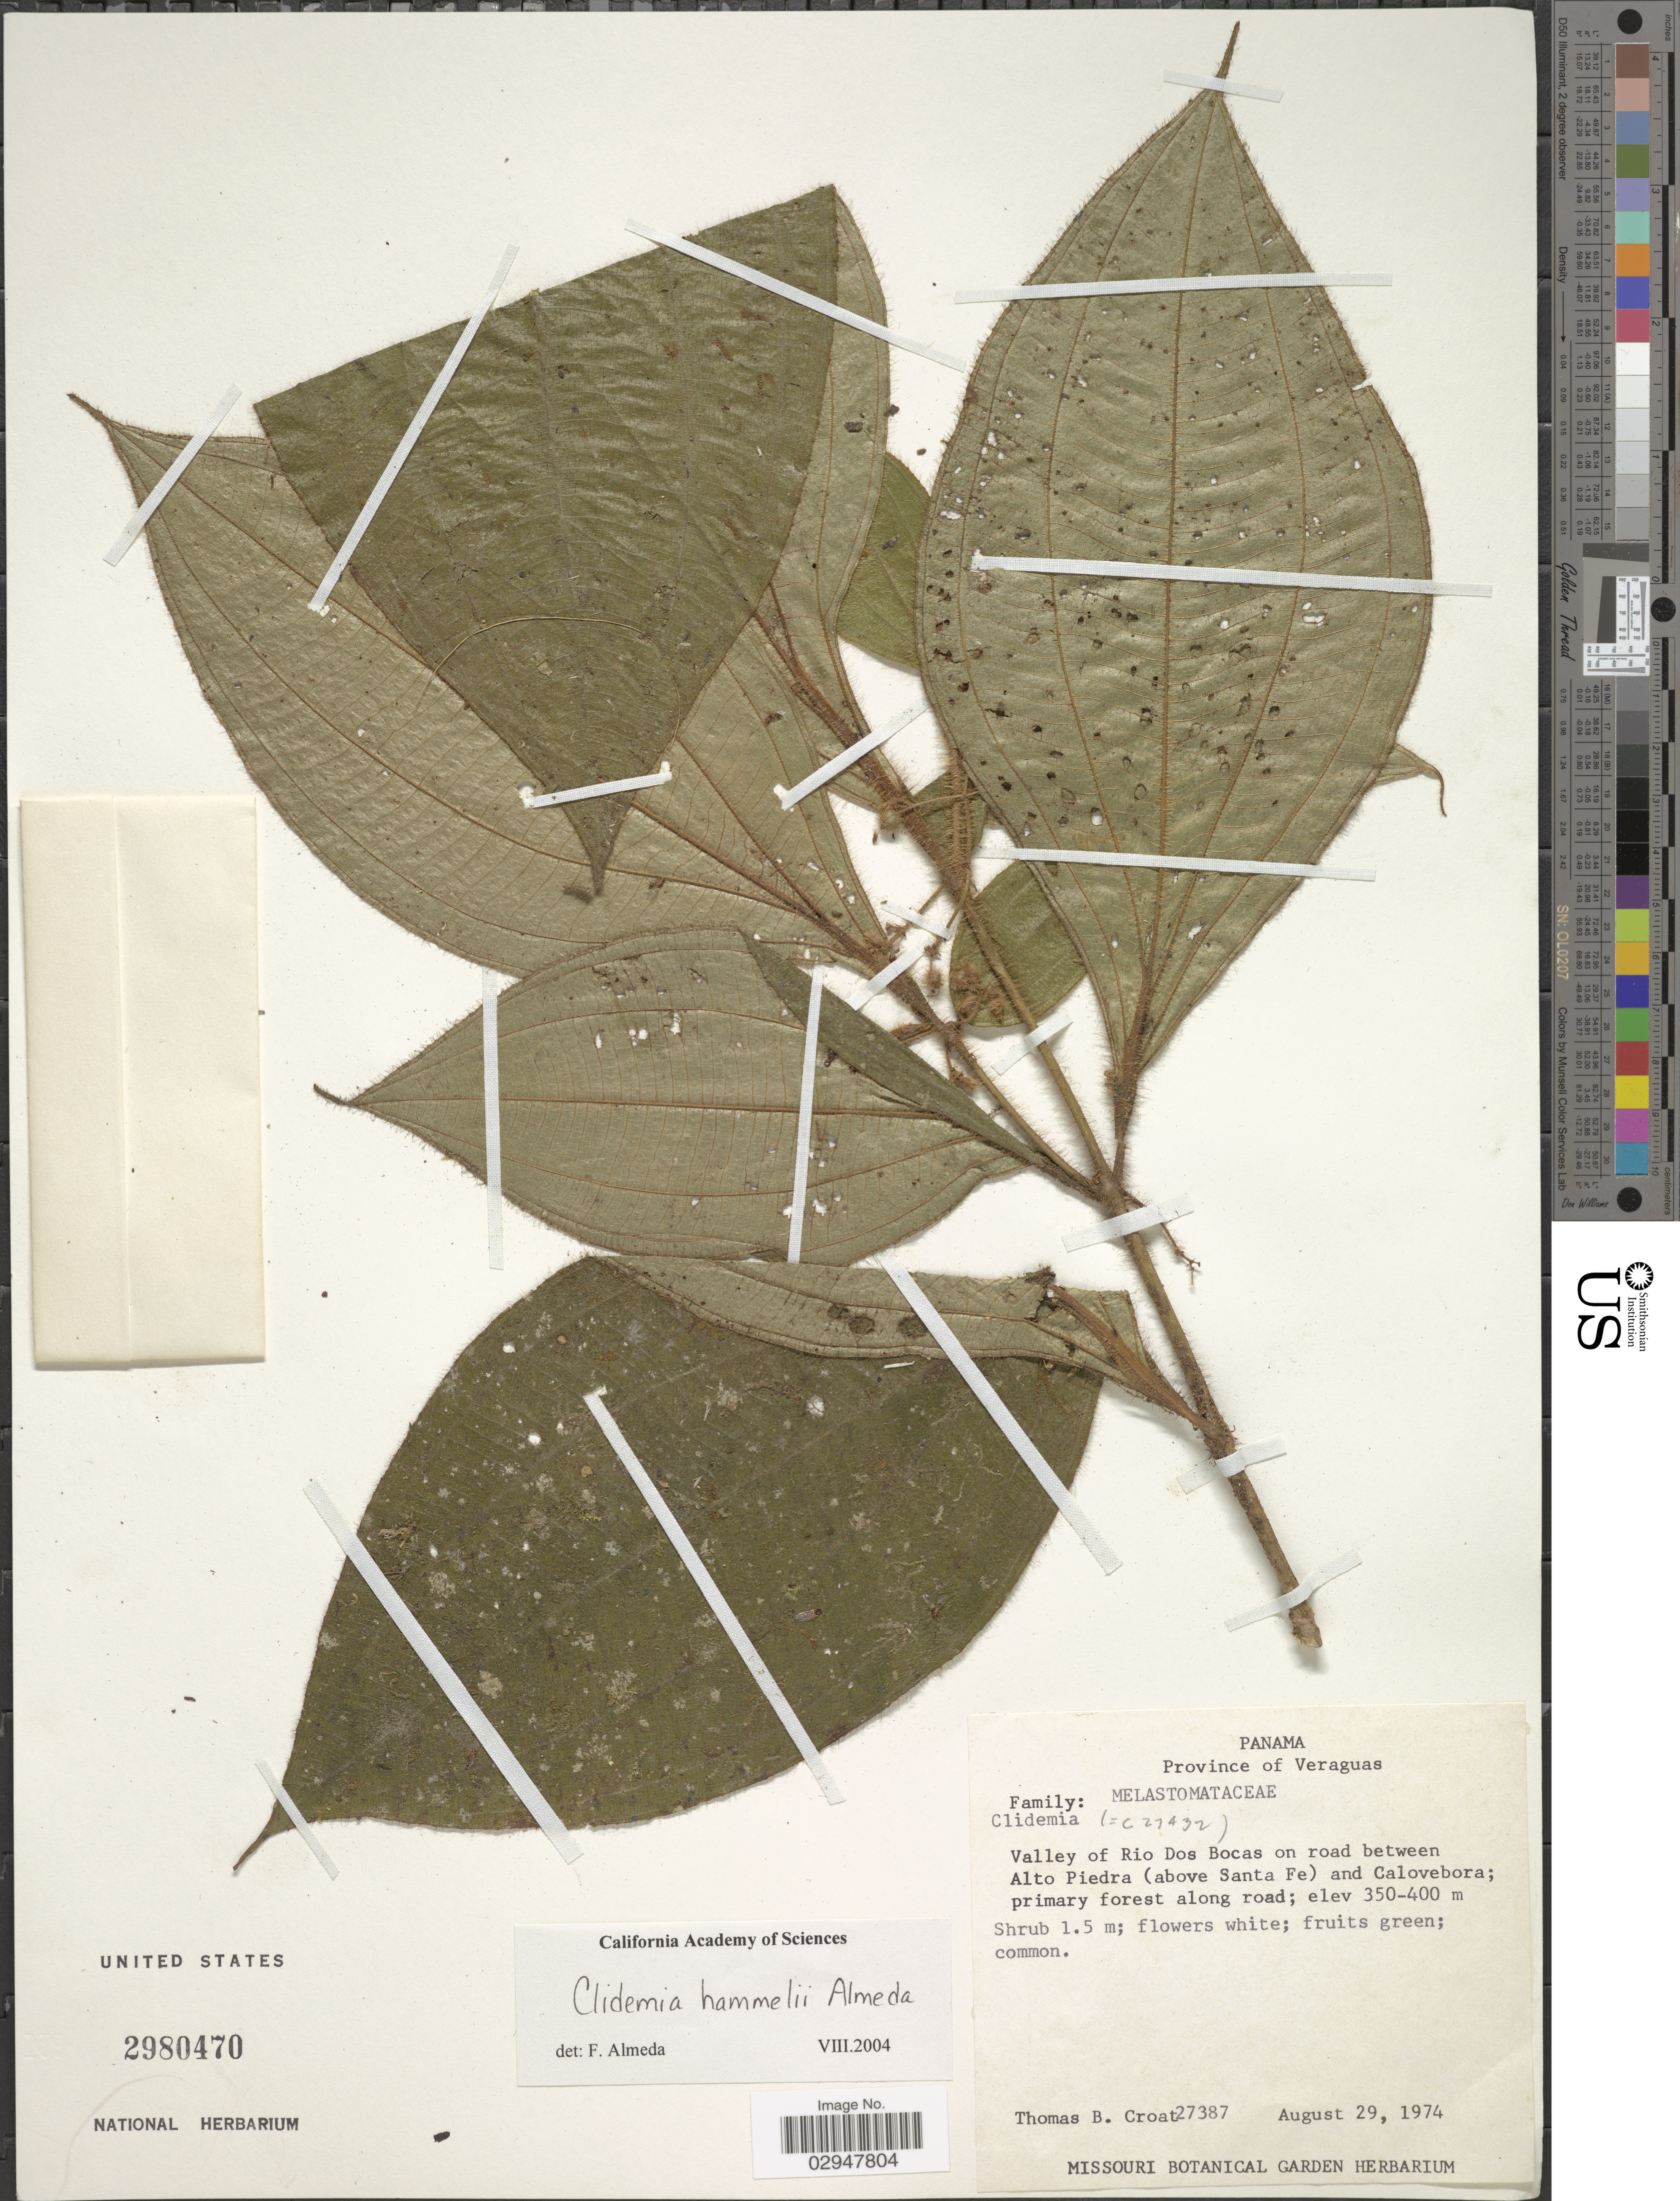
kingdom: Plantae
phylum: Tracheophyta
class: Magnoliopsida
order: Myrtales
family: Melastomataceae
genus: Clidemia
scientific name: Clidemia hammelii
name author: Almeda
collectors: T. B. Croat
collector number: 27387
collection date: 1974-08-29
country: Panama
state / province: Veraguas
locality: Valley of Rio Dos Bocas on road between Alto Piedra (above Santa Fe) and Calovebora.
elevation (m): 350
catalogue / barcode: US 2980470